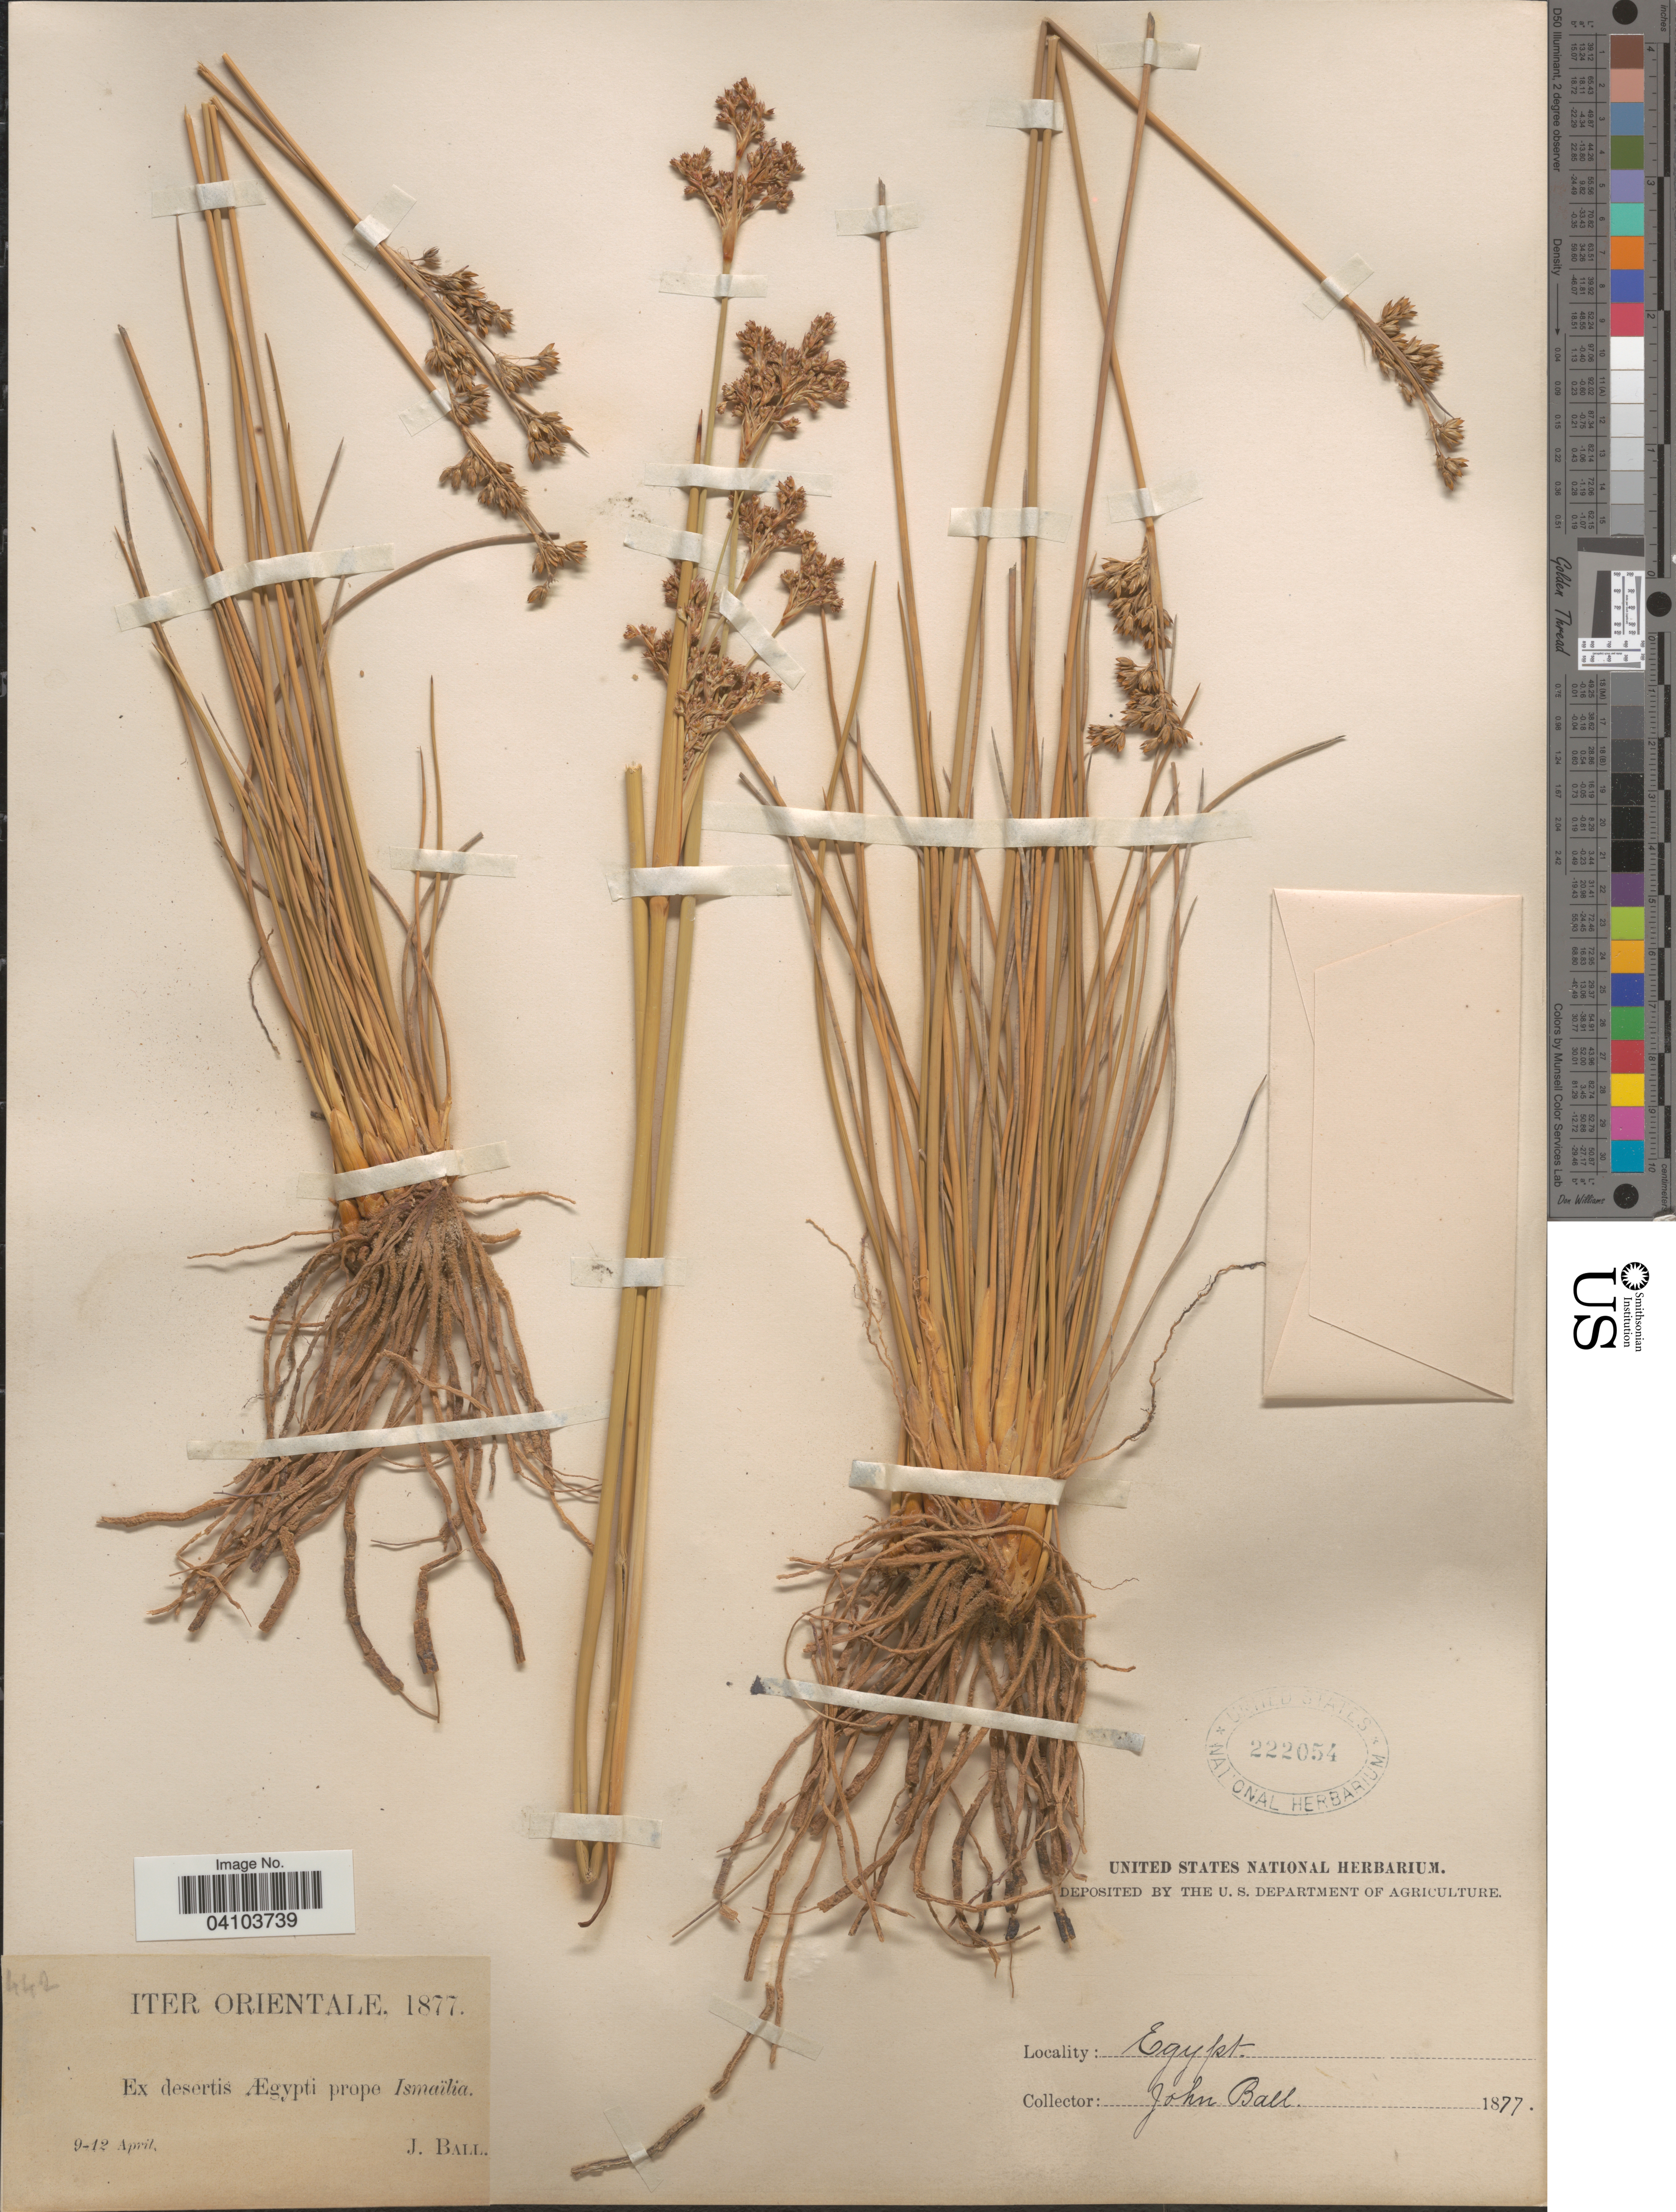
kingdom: Plantae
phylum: Tracheophyta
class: Liliopsida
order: Poales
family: Juncaceae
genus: Juncus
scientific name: Juncus sp.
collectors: J. Ball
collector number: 442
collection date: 1877-04-09/1877-04-12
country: Egypt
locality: Iter Orientale. Ex desertis Ægypti prope Ismaïlia.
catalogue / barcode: US 222054